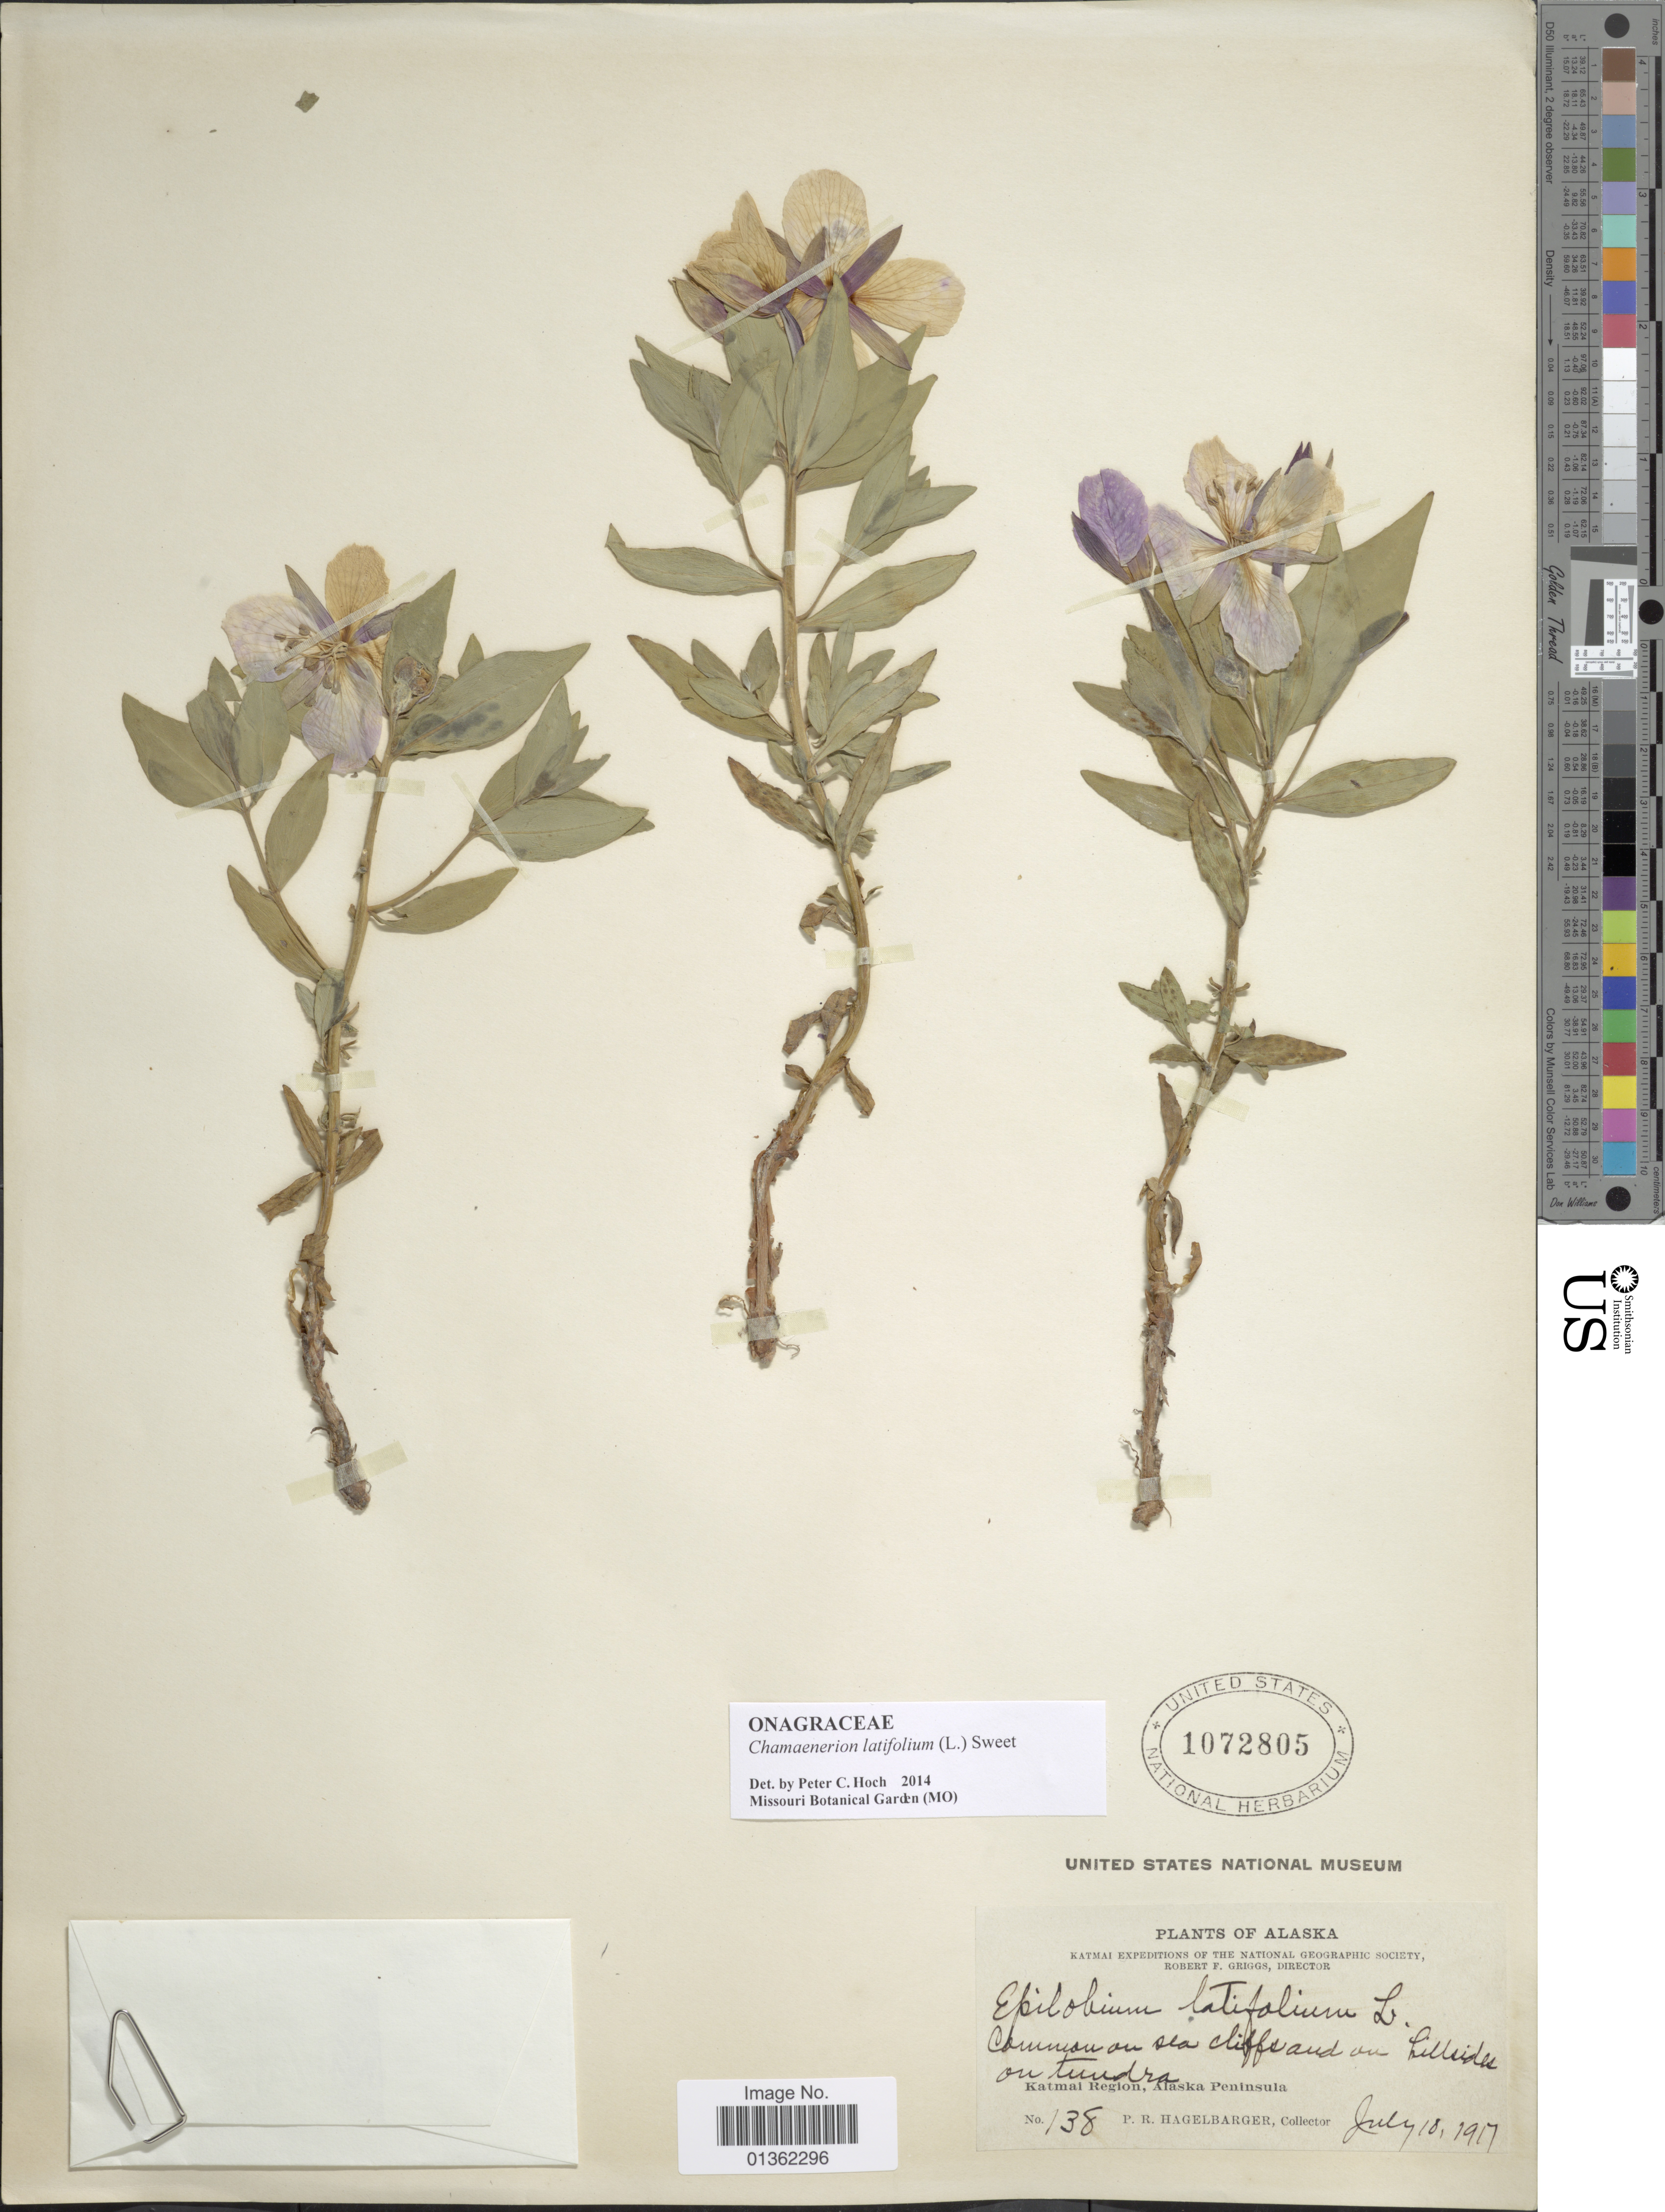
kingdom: Plantae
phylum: Tracheophyta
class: Magnoliopsida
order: Myrtales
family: Onagraceae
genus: Chamaenerion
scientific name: Chamaenerion latifolium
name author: (L.) Th. Fr. & Lange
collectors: P. Hagelbarger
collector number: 138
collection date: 1917-07-18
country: United States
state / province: Alaska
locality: Katmai Region, Alaska Peninsula.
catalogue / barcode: US 1072805